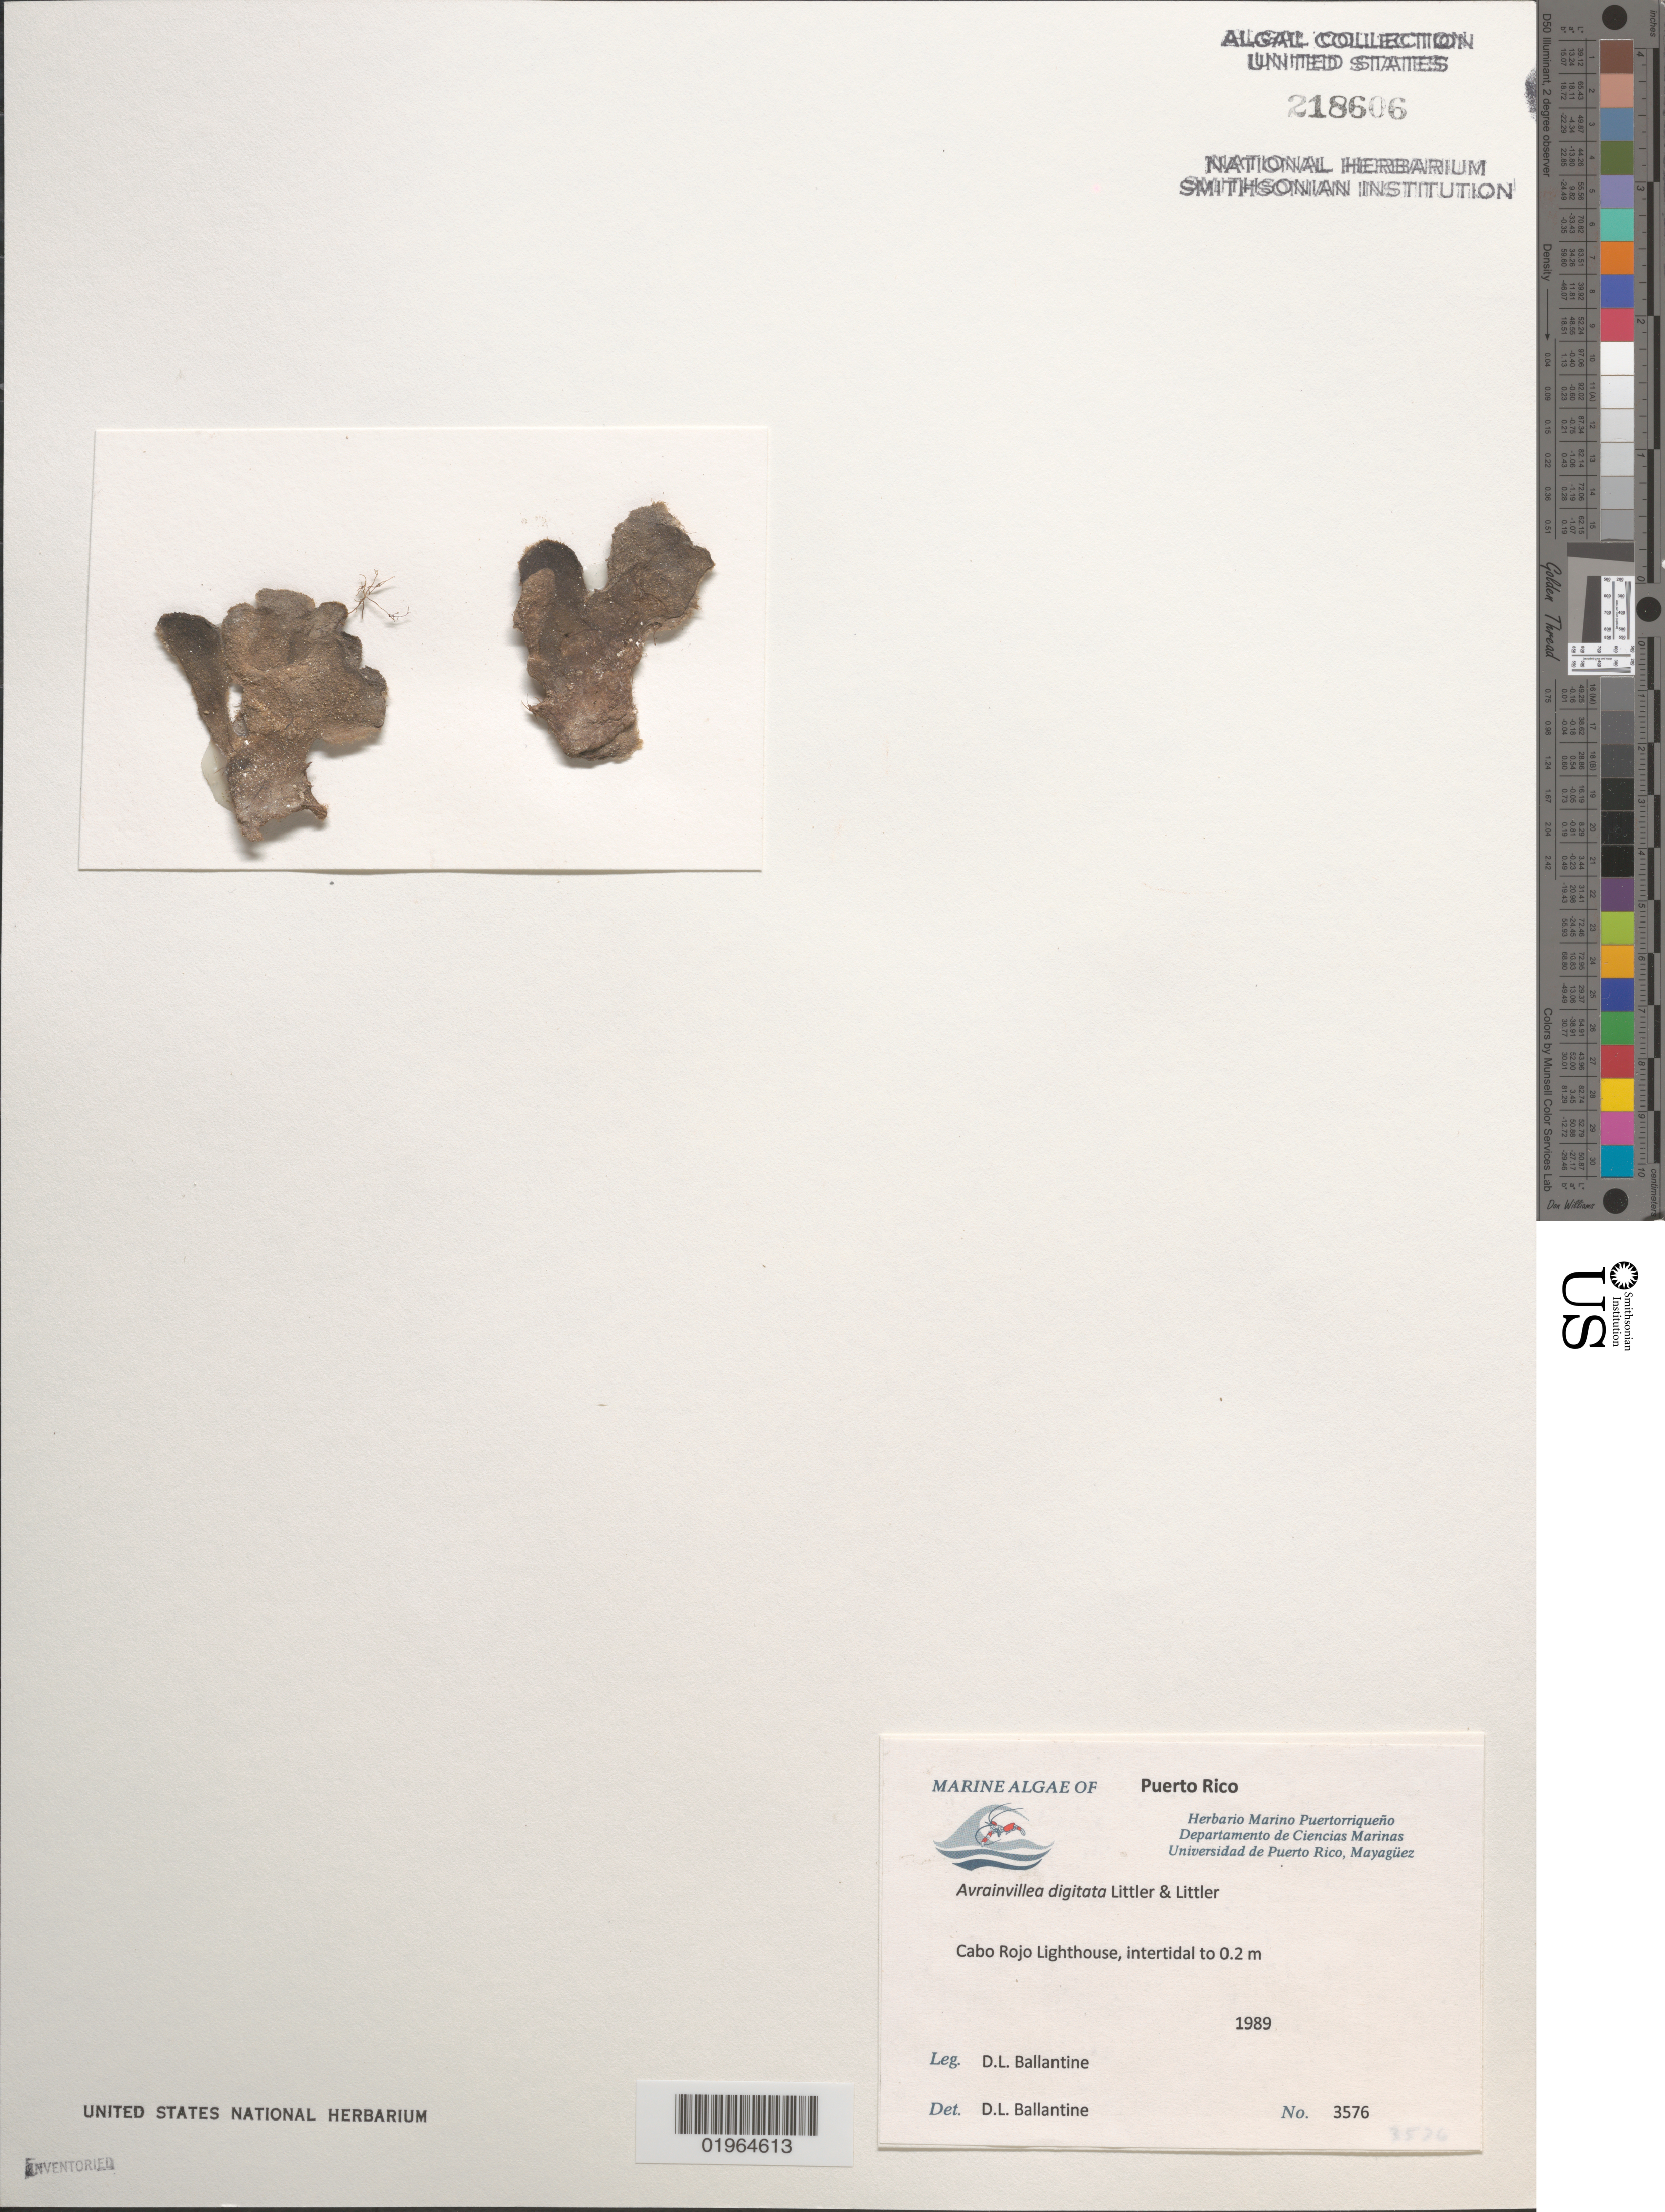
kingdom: Plantae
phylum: Chlorophyta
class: Ulvophyceae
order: Bryopsidales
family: Dichotomosiphonaceae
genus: Avrainvillea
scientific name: Avrainvillea digitata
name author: D.S. Littler & Littler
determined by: Ballantine, D. L.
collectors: D.L. Ballantine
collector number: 3576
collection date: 1989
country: Puerto Rico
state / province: Cabo Rojo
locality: Cabo Rojo Lighthouse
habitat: Intertidal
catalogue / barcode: US 218606